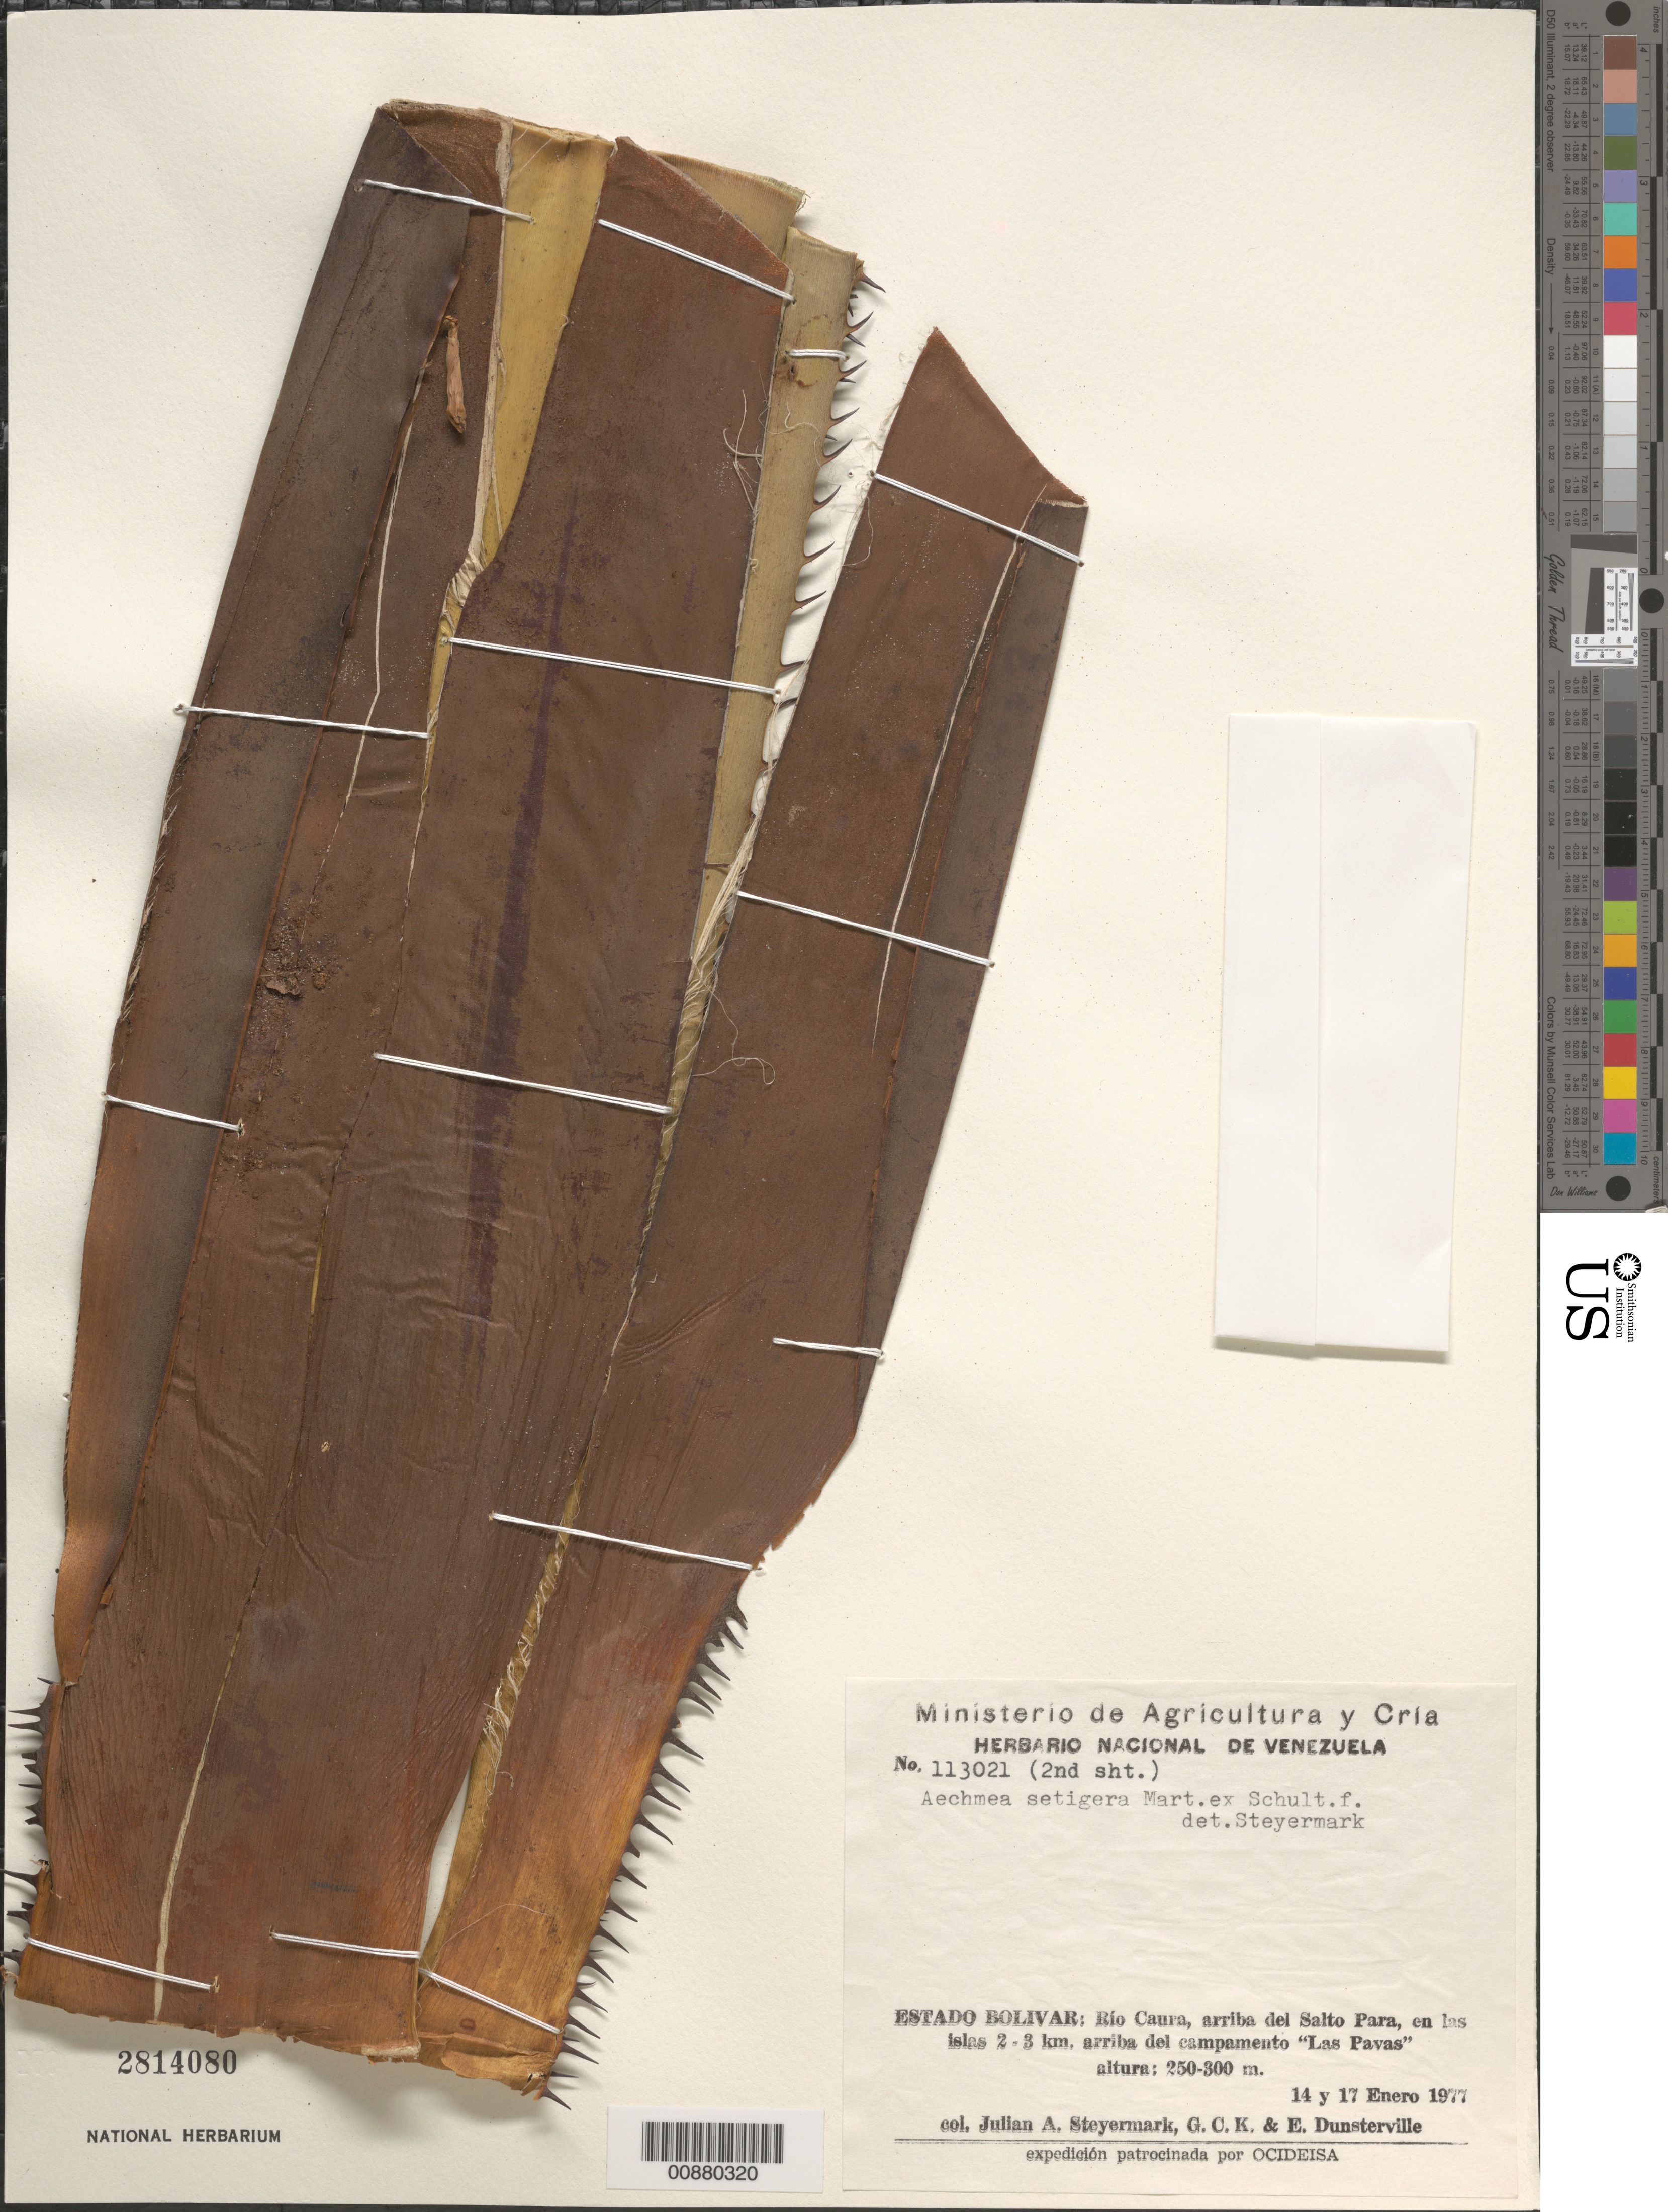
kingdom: Plantae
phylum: Tracheophyta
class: Liliopsida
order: Poales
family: Bromeliaceae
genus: Aechmea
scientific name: Aechmea setigera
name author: Mart. ex Schult. & Schult. f.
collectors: J. Steyermark, G. C. K. Dunsterville & E. Dunsterville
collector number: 113021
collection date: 1977-01-14/1977-01-17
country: Venezuela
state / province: Bolivar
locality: Río Caura, arriba del Salto Para, en las islas 2 - 3 km, arriba del campamento 'Las Pavas'.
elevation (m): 250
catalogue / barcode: US 2814080